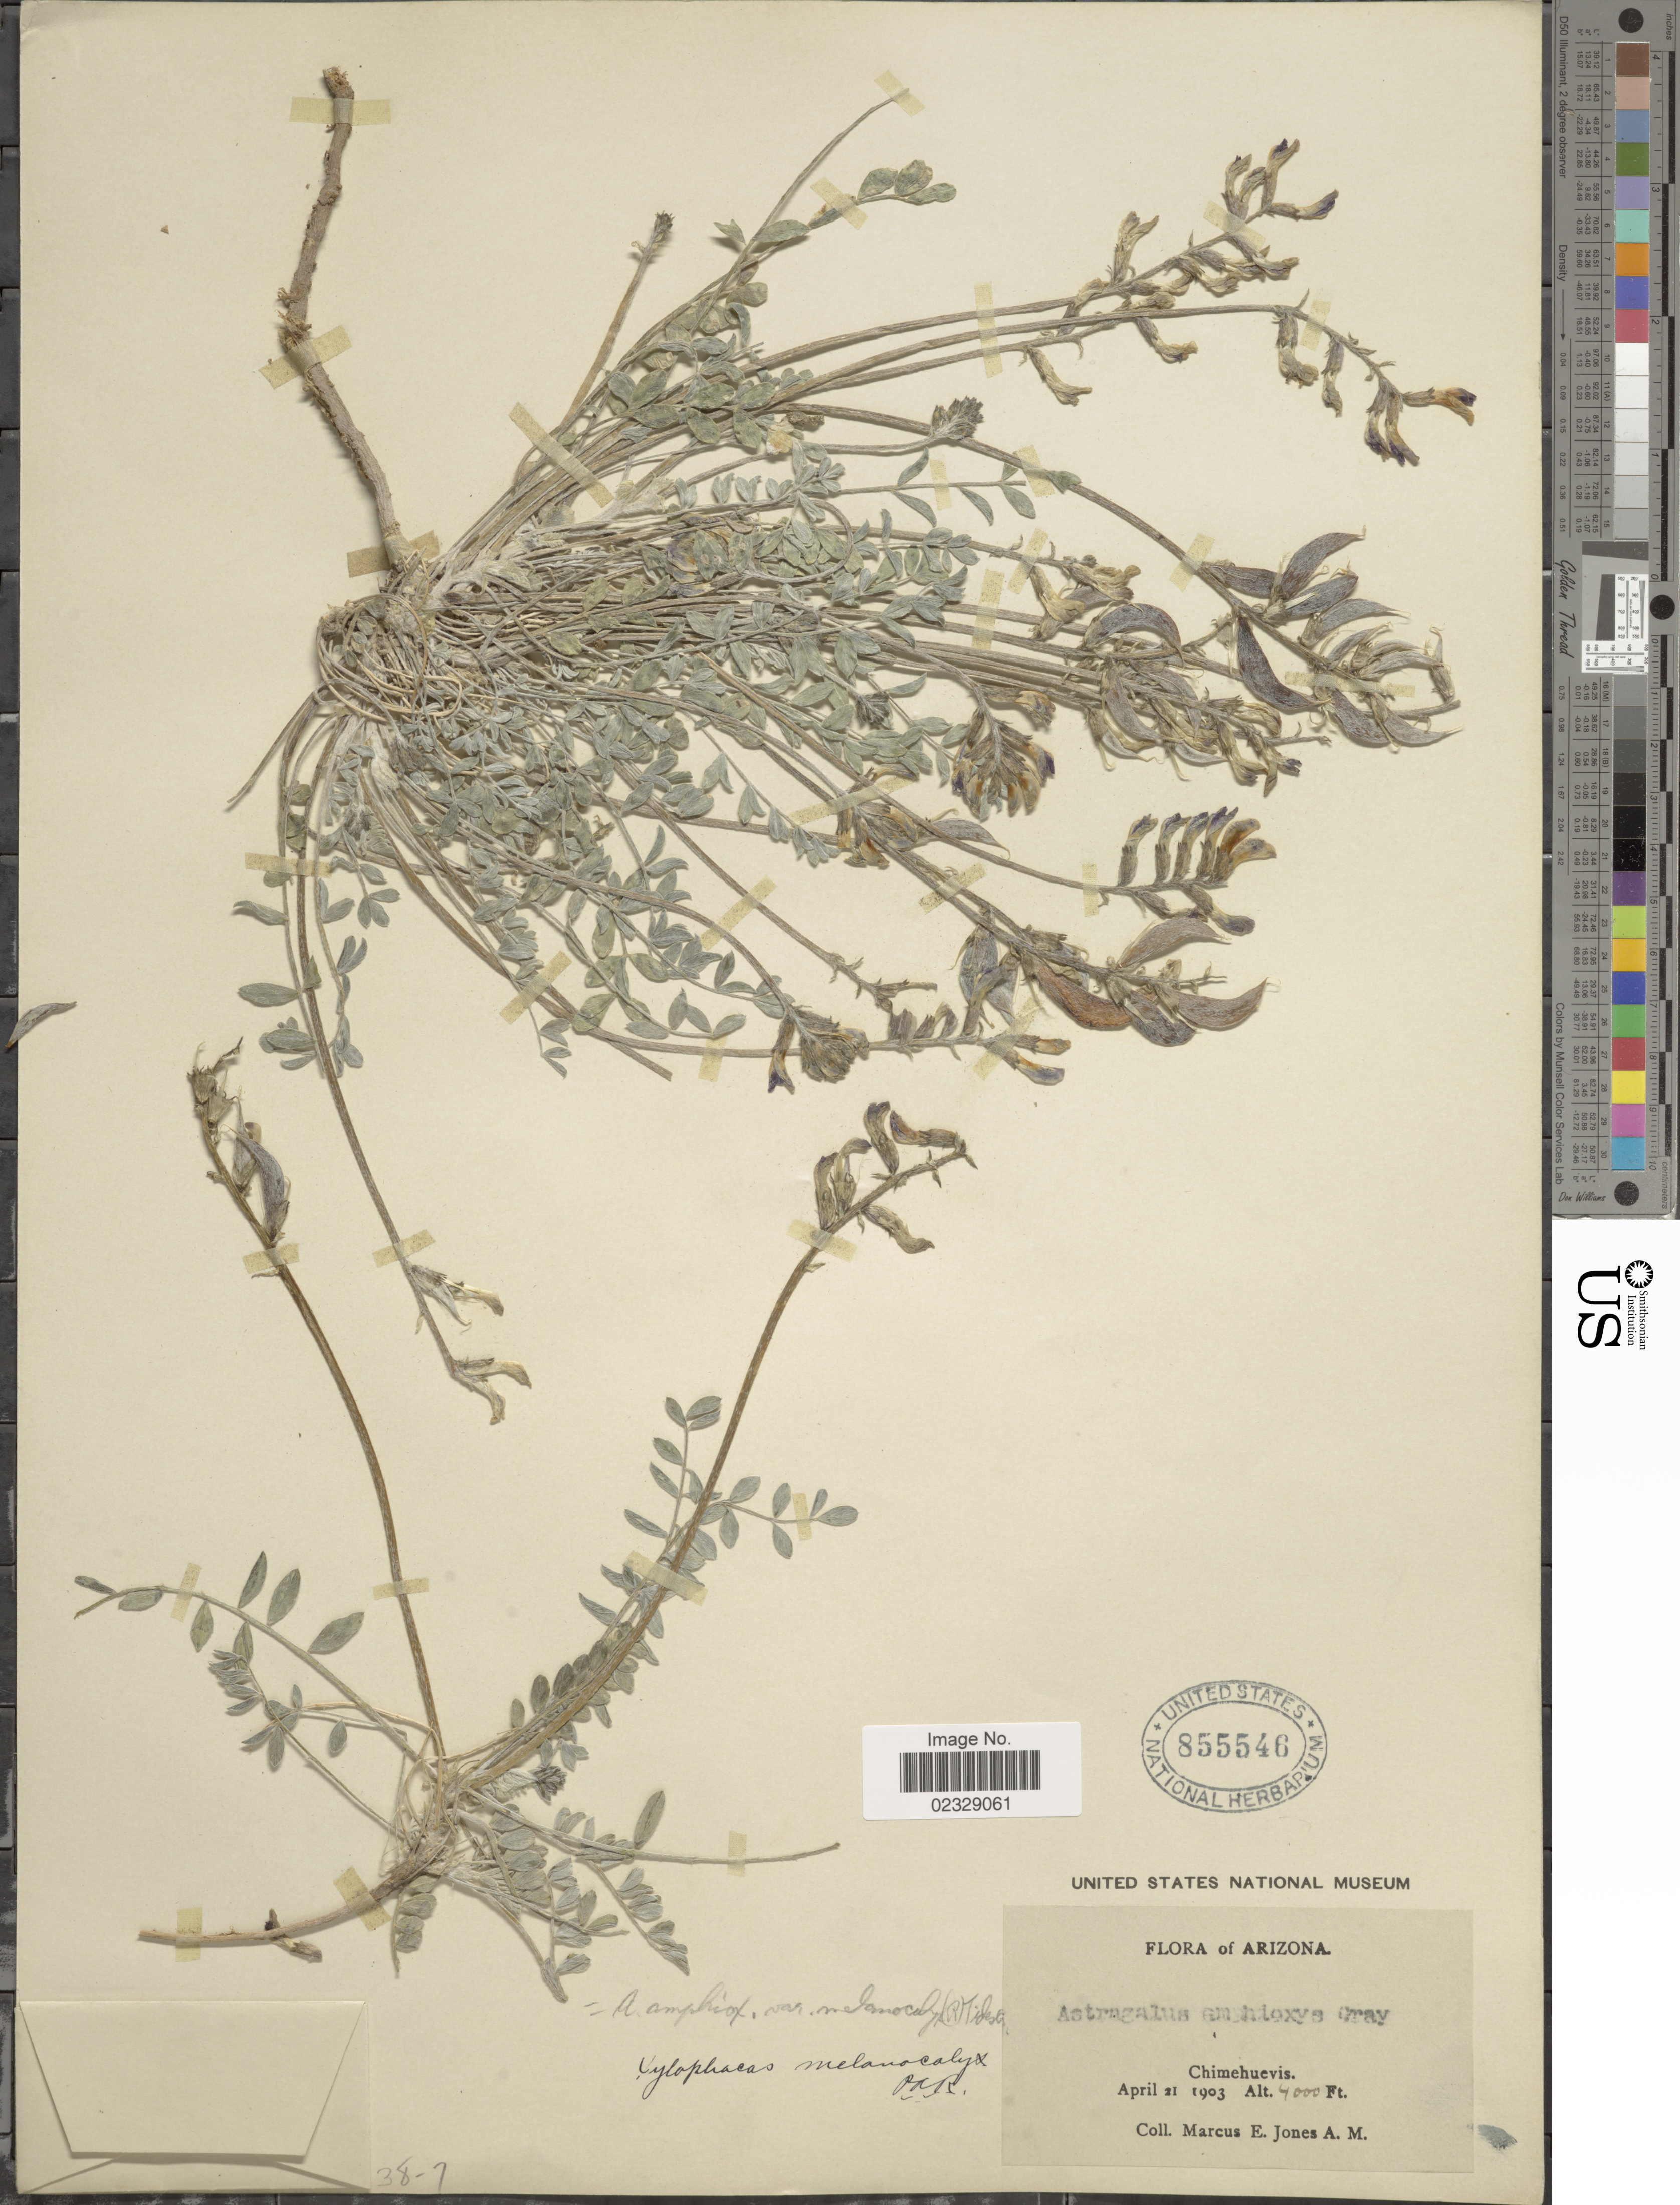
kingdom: Plantae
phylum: Tracheophyta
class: Magnoliopsida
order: Fabales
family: Fabaceae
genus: Astragalus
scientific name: Astragalus amphioxys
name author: A. Gray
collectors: M. E. Jones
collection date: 1903-04-21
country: United States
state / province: Arizona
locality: Chimehuevis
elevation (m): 1219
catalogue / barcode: US 855546